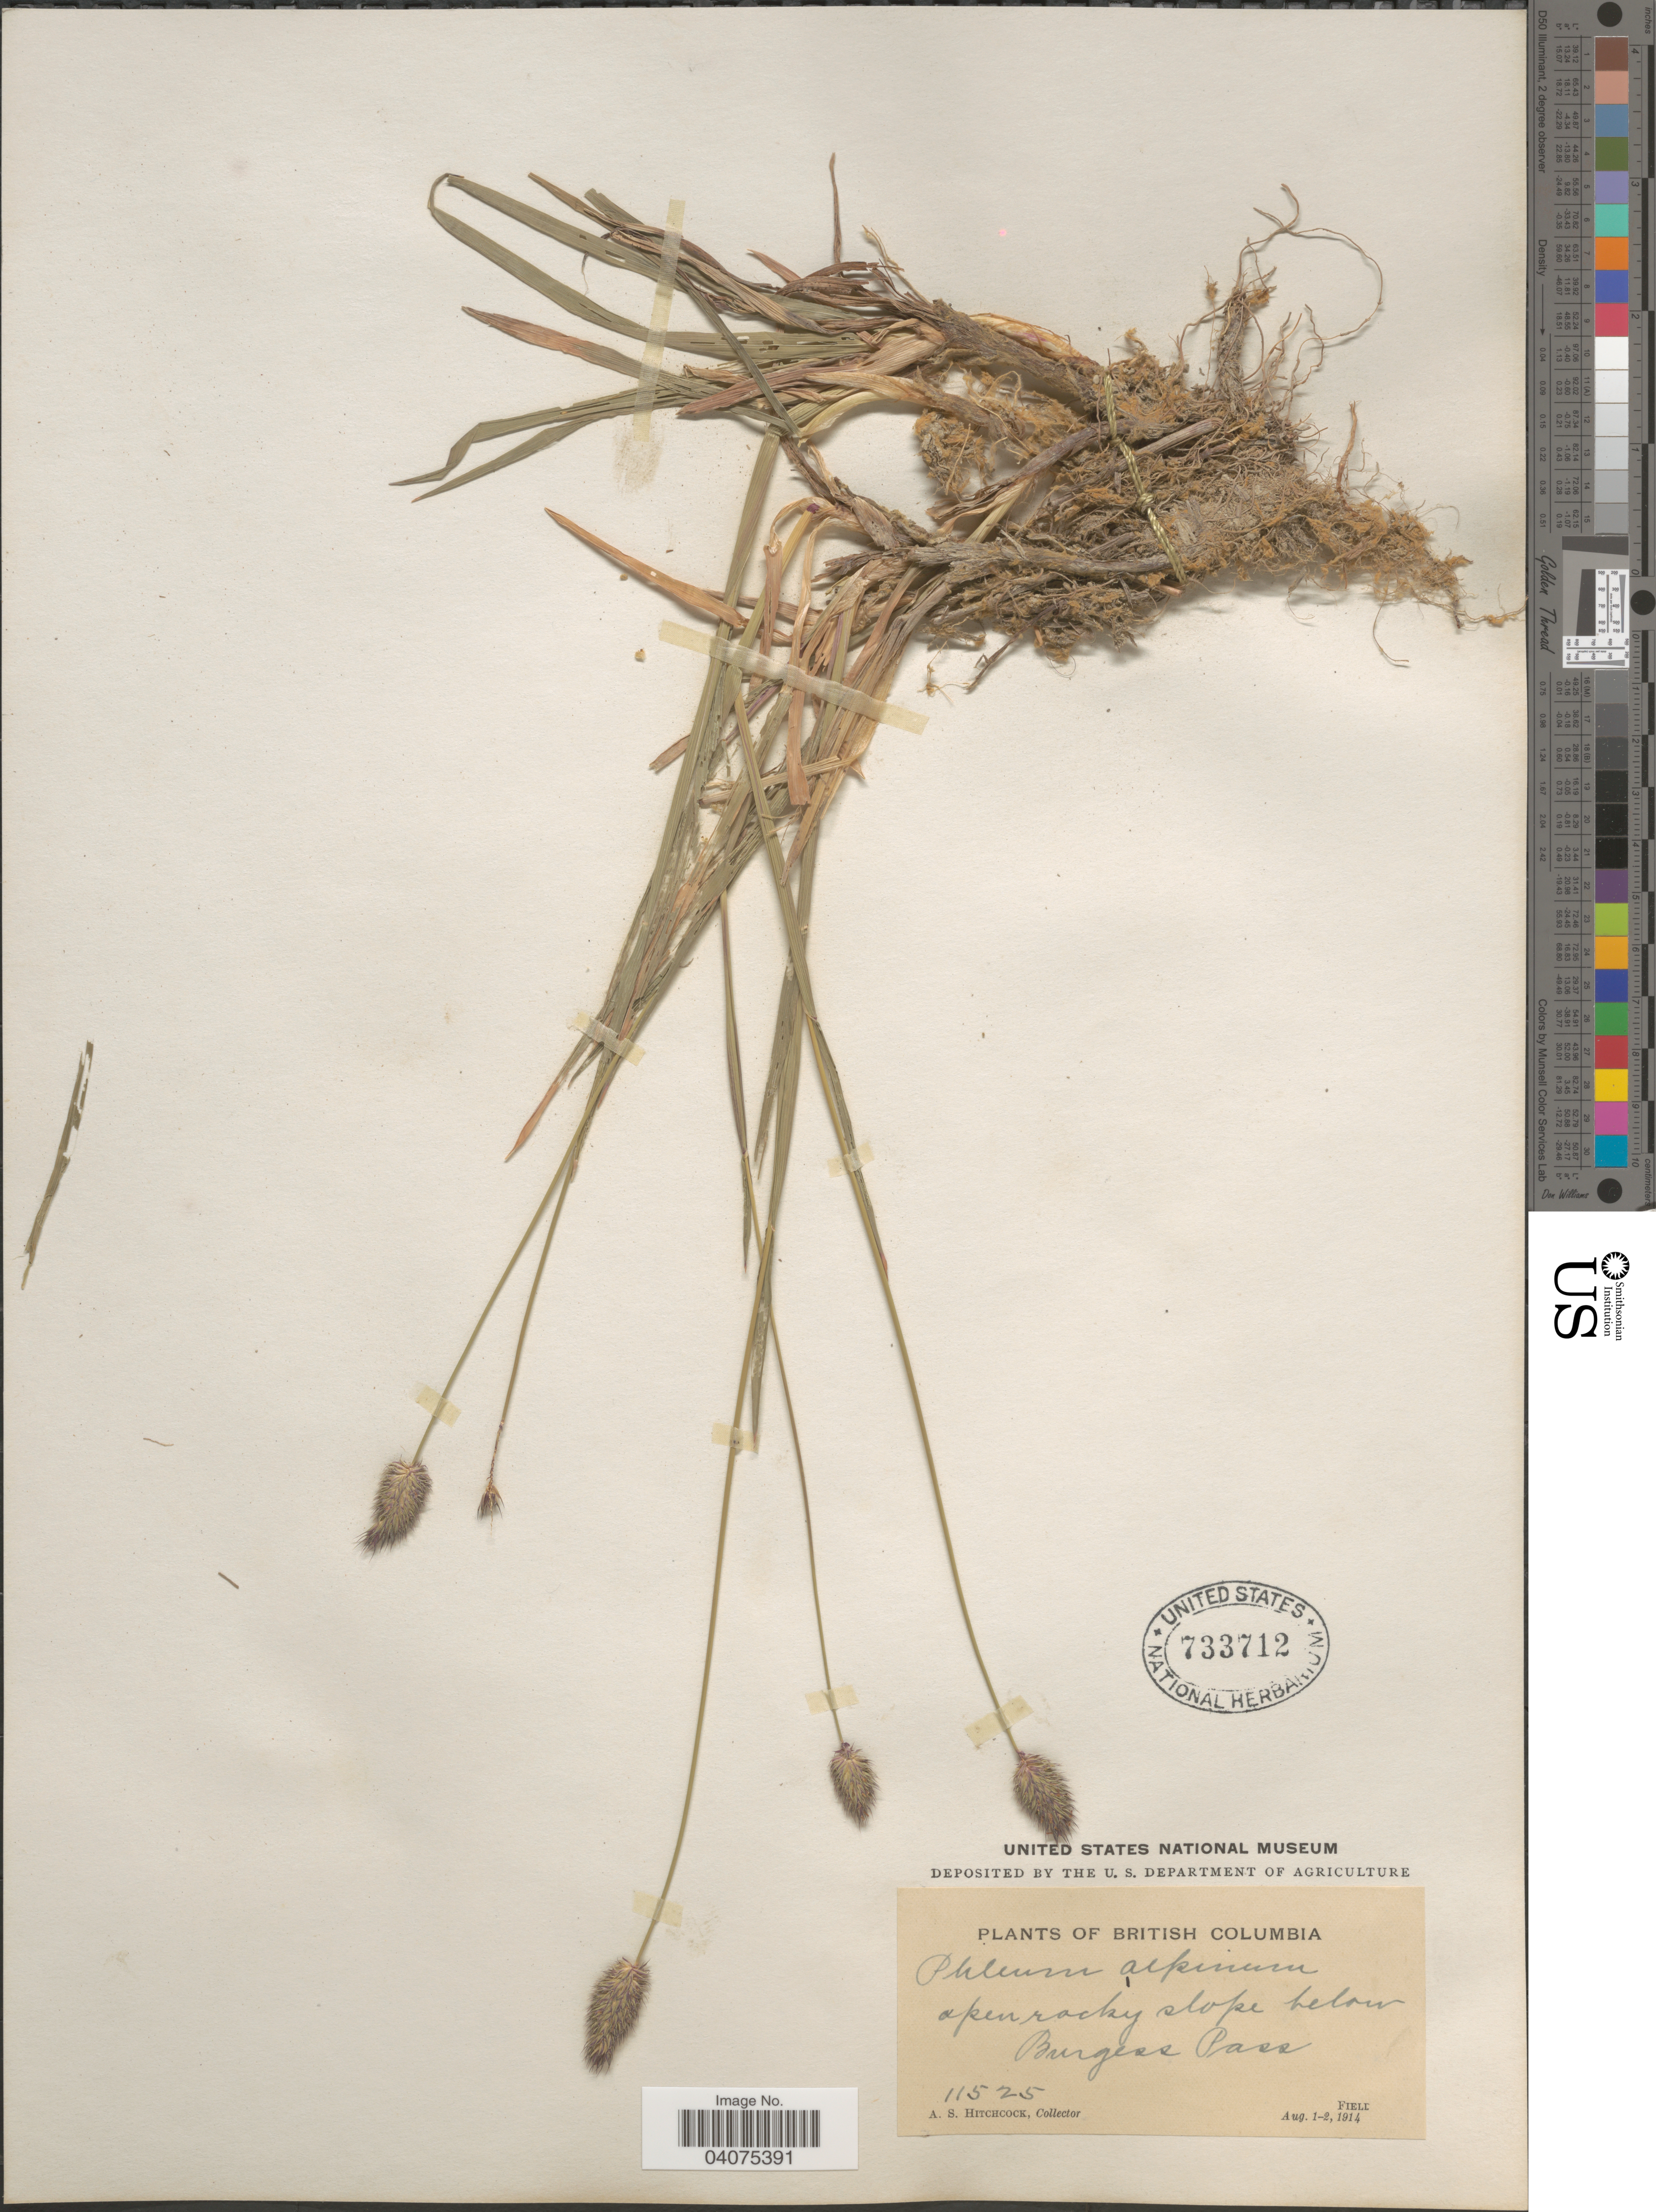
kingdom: Plantae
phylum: Tracheophyta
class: Liliopsida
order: Poales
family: Poaceae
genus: Phleum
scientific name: Phleum alpinum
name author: L.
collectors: A. S. Hitchcock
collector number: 11525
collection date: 1914-08-01/1914-08-02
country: Canada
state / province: British Columbia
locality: Open rocky slope below Burgess Pass. Field.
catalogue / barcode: US 733712